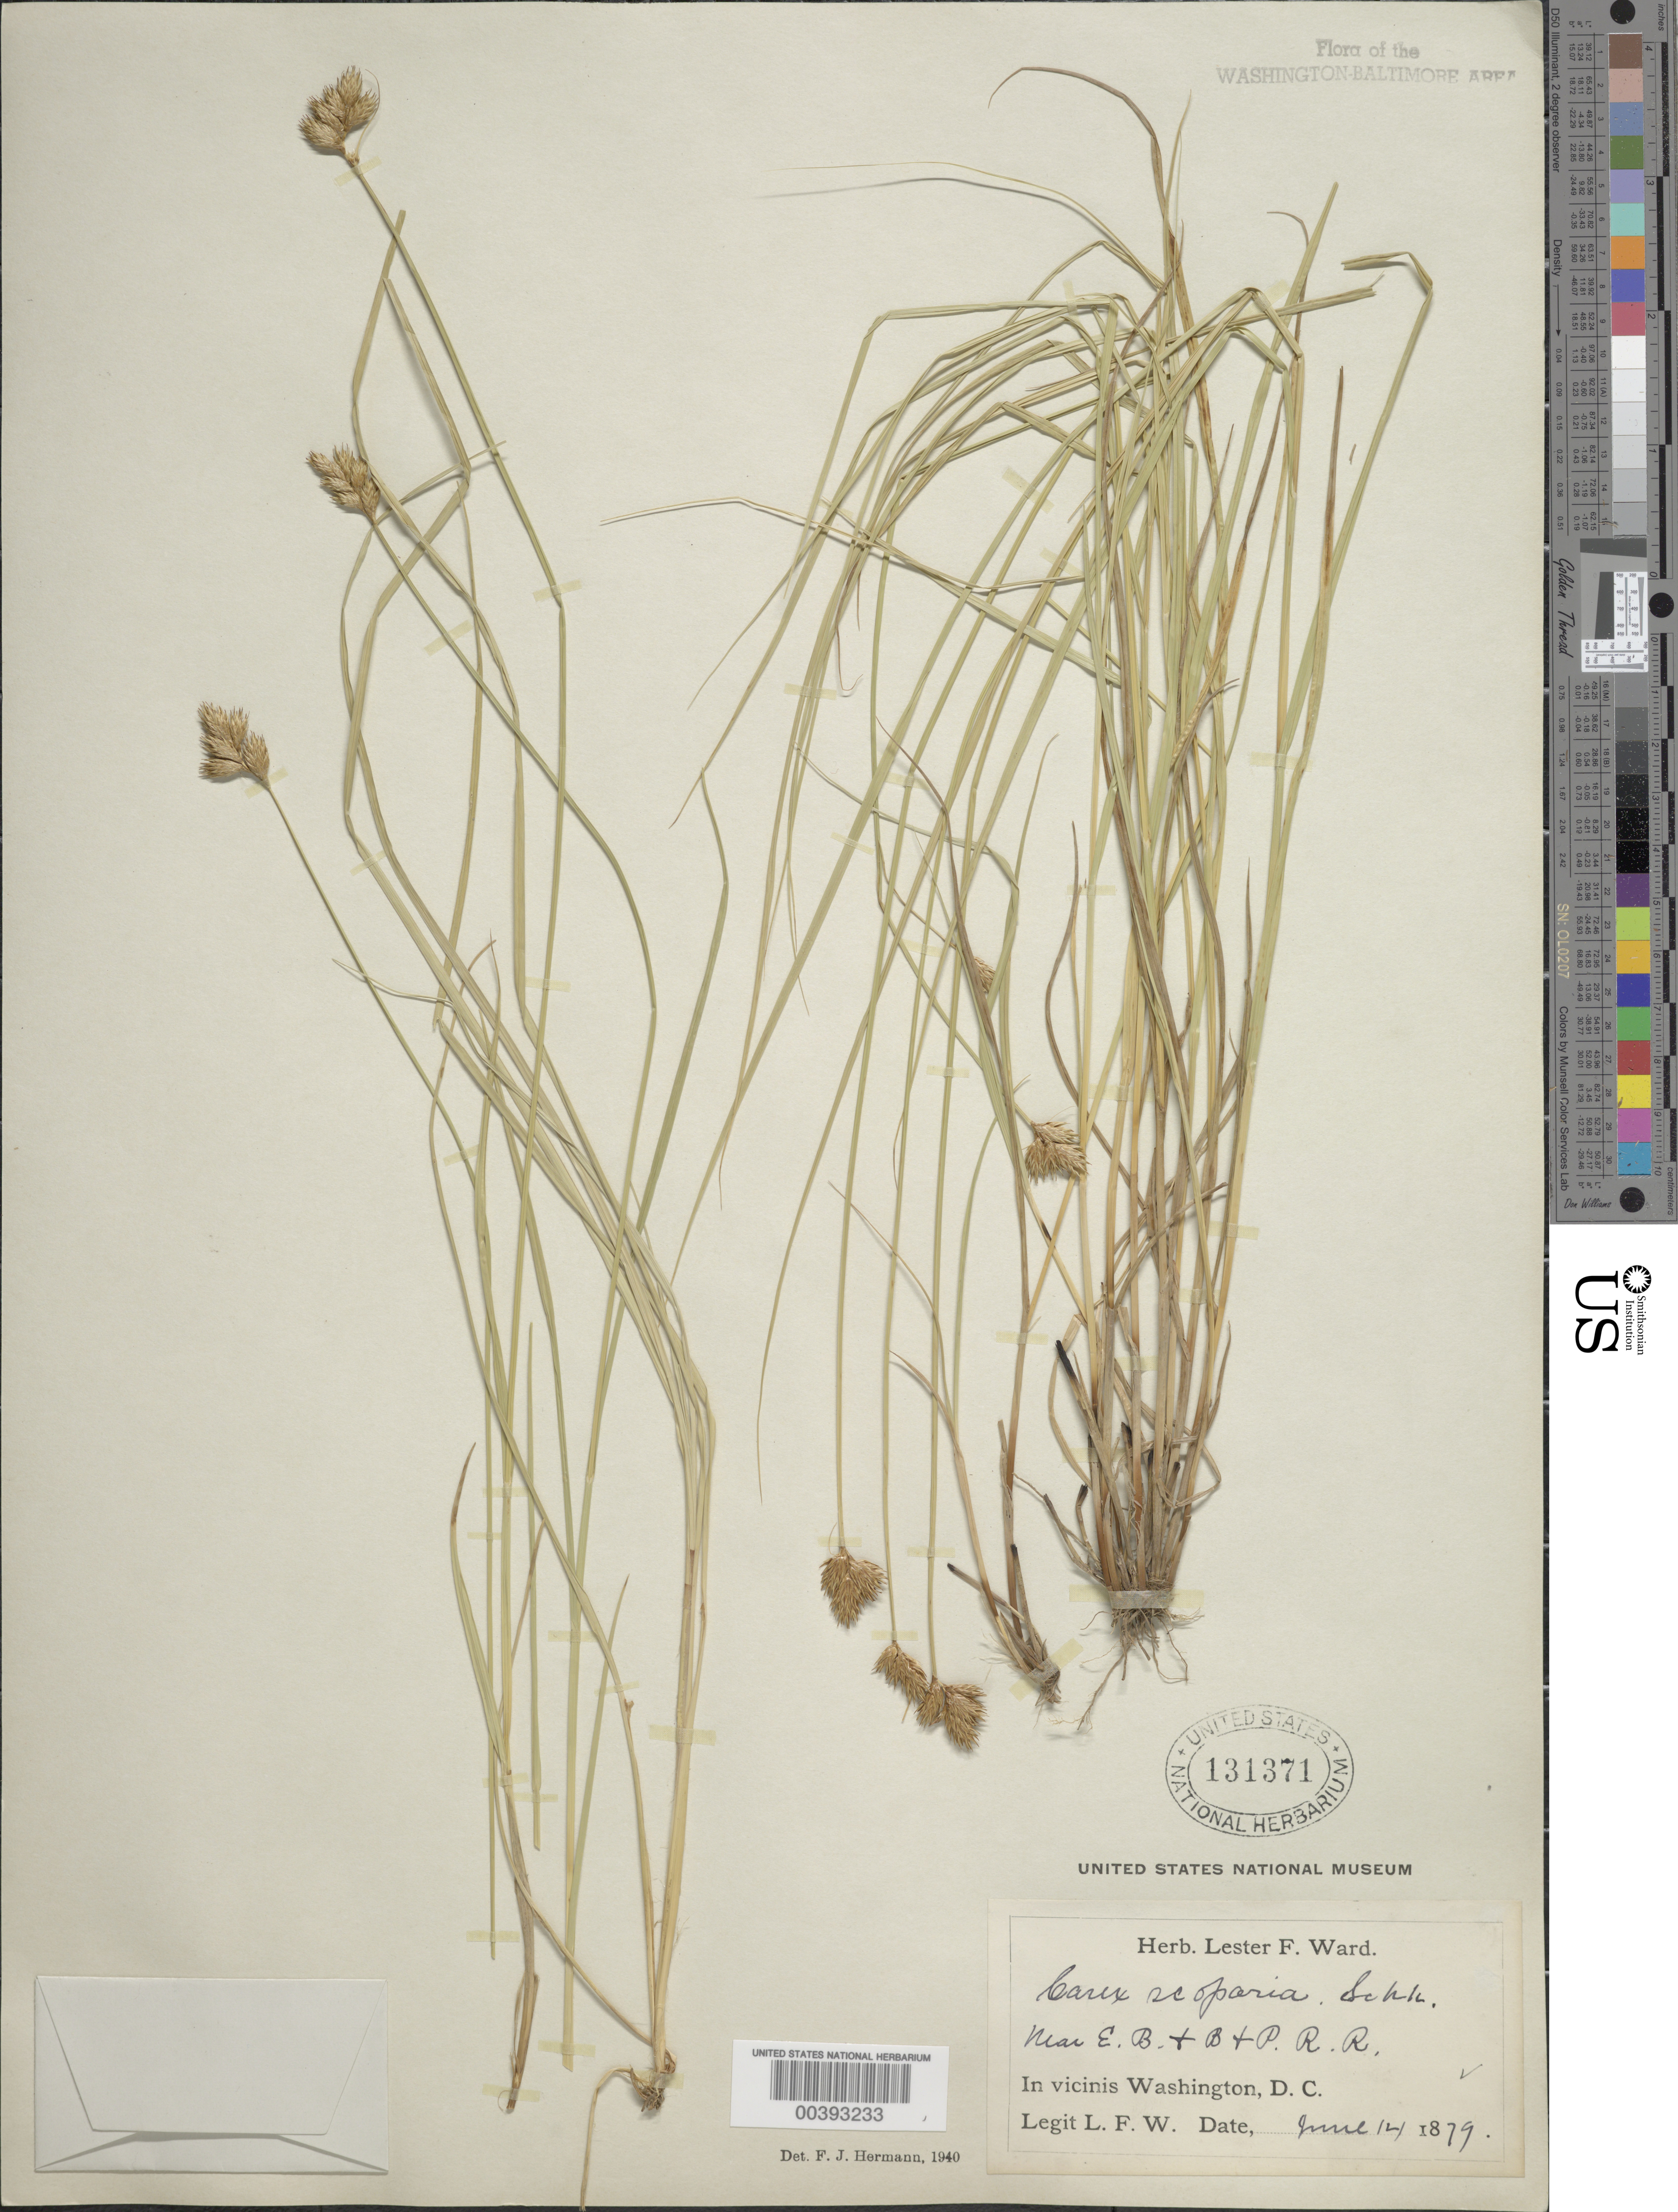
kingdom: Plantae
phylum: Tracheophyta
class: Liliopsida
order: Poales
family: Cyperaceae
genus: Carex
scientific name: Carex scoparia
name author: Schkuhr ex Willd.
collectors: L. F. Ward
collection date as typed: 14 Jun 1879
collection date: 1879-06-14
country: United States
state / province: District of Columbia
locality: Near East Branch and B. & P. Railroad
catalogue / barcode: US 131371